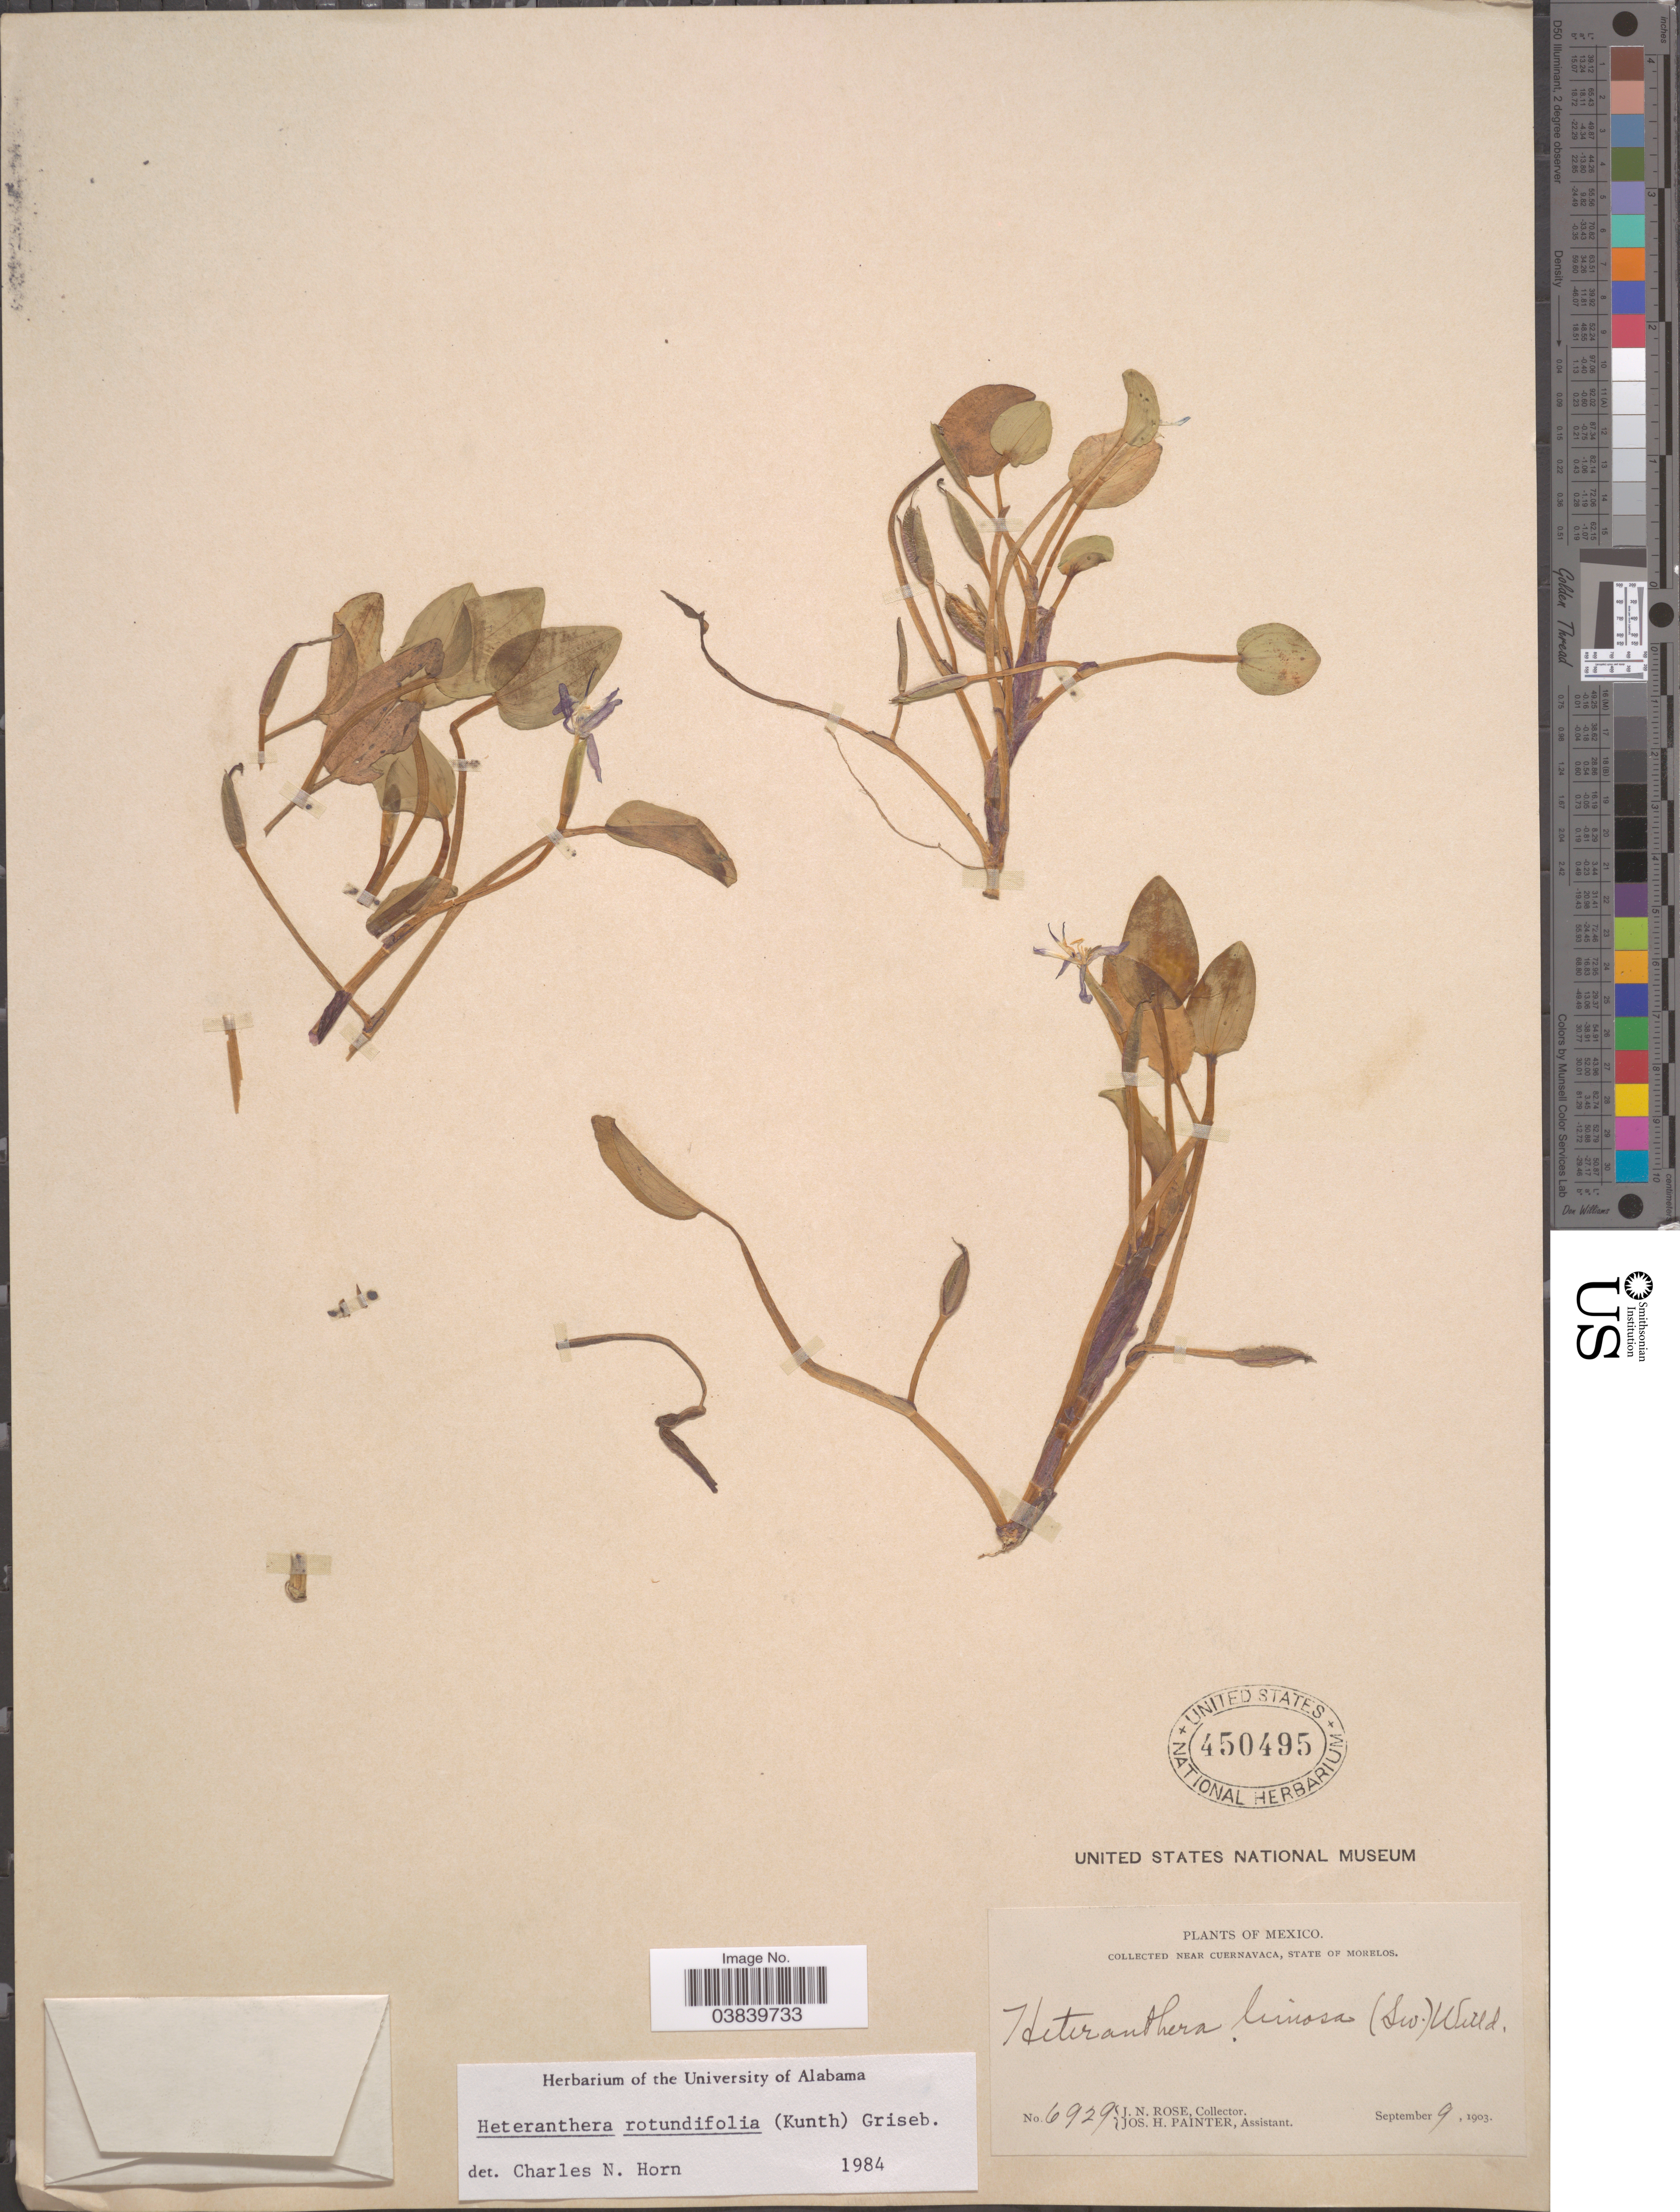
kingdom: Plantae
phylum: Tracheophyta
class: Liliopsida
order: Commelinales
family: Pontederiaceae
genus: Heteranthera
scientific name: Heteranthera rotundifolia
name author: (Kunth) Griseb.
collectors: J. N. Rose & J. H. Painter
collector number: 6929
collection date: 1903-09-09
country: Mexico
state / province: Morelos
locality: Near Cuernavaca.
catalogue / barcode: US 450495